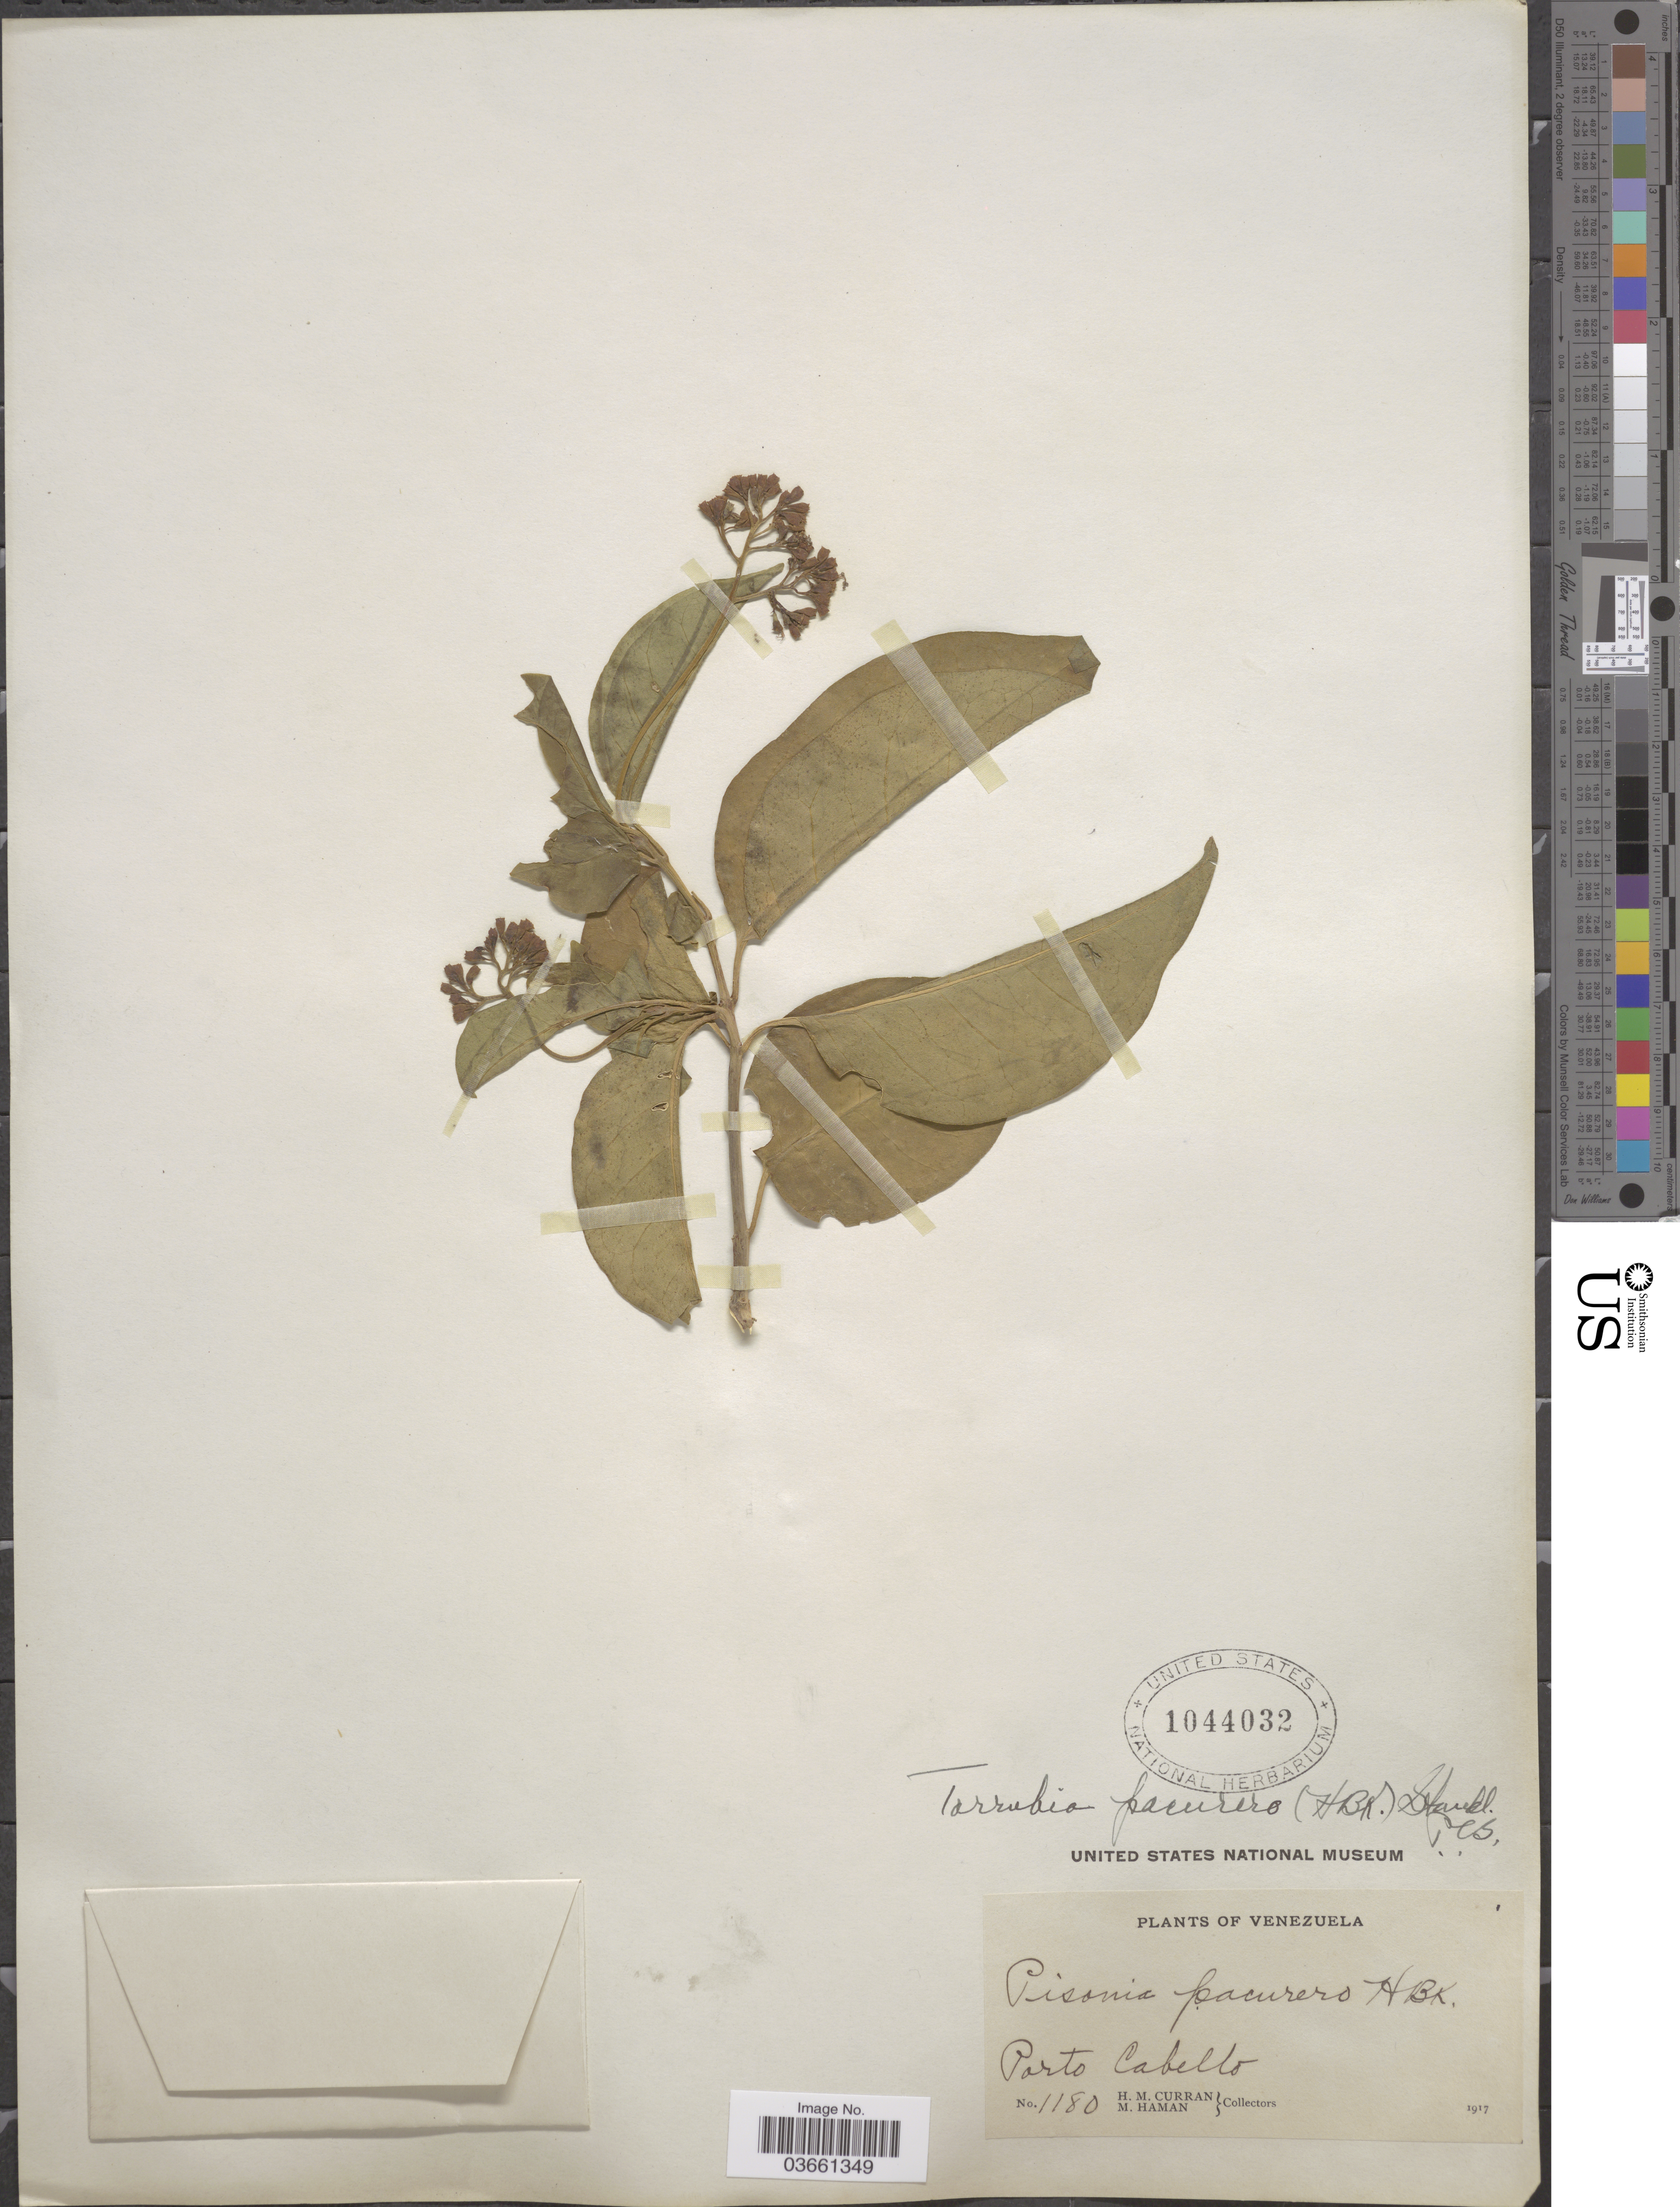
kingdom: Plantae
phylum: Tracheophyta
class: Magnoliopsida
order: Caryophyllales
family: Nyctaginaceae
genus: Guapira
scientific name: Guapira pacurero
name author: (Kunth) Little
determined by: Strong, Mark T., (BOT), Smithsonian Institution - National Museum of Natural History (UNITED STATES)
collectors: H. M. Curran & M. Haman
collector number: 1180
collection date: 1917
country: Venezuela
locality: Porto Cabello.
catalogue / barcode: US 1044032